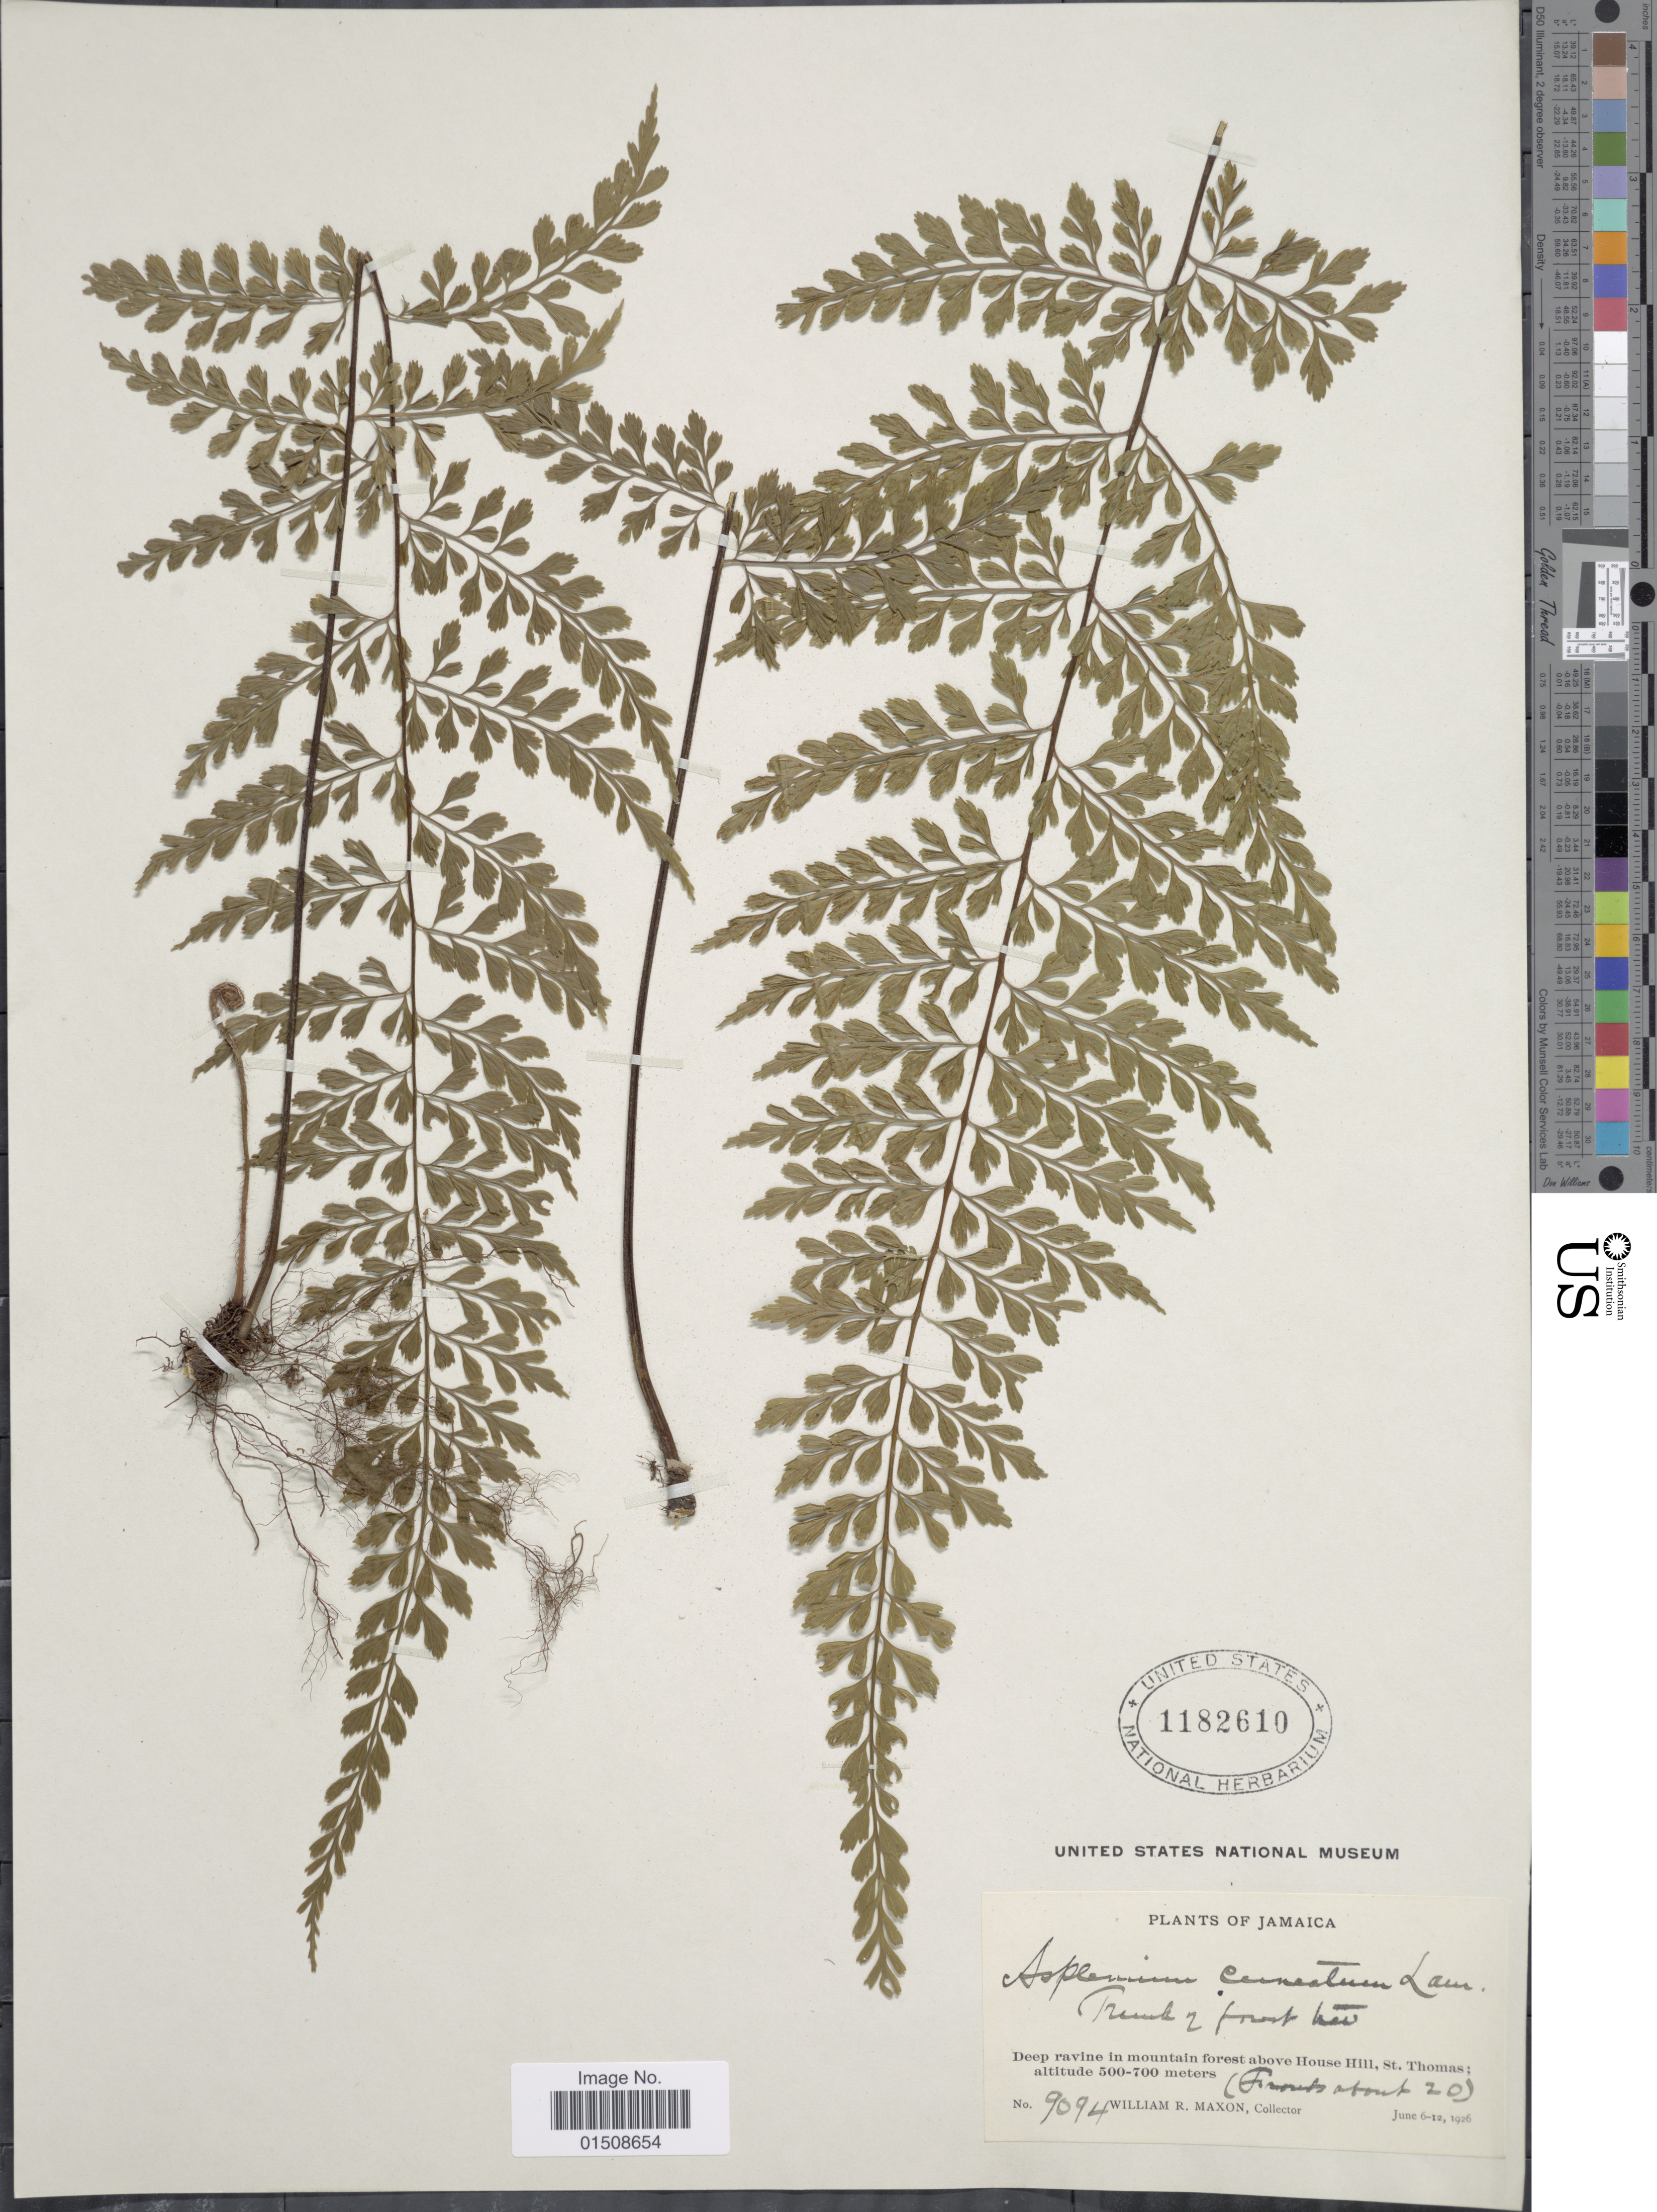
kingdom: Plantae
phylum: Tracheophyta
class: Polypodiopsida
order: Polypodiales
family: Aspleniaceae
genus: Asplenium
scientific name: Asplenium cuneatum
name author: Lam.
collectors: W. R. Maxon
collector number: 9094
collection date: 1926-06-06/1926-06-12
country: Jamaica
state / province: Saint Thomas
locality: Deep ravine in mountain forest above House Hill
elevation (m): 500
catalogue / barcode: US 1182610